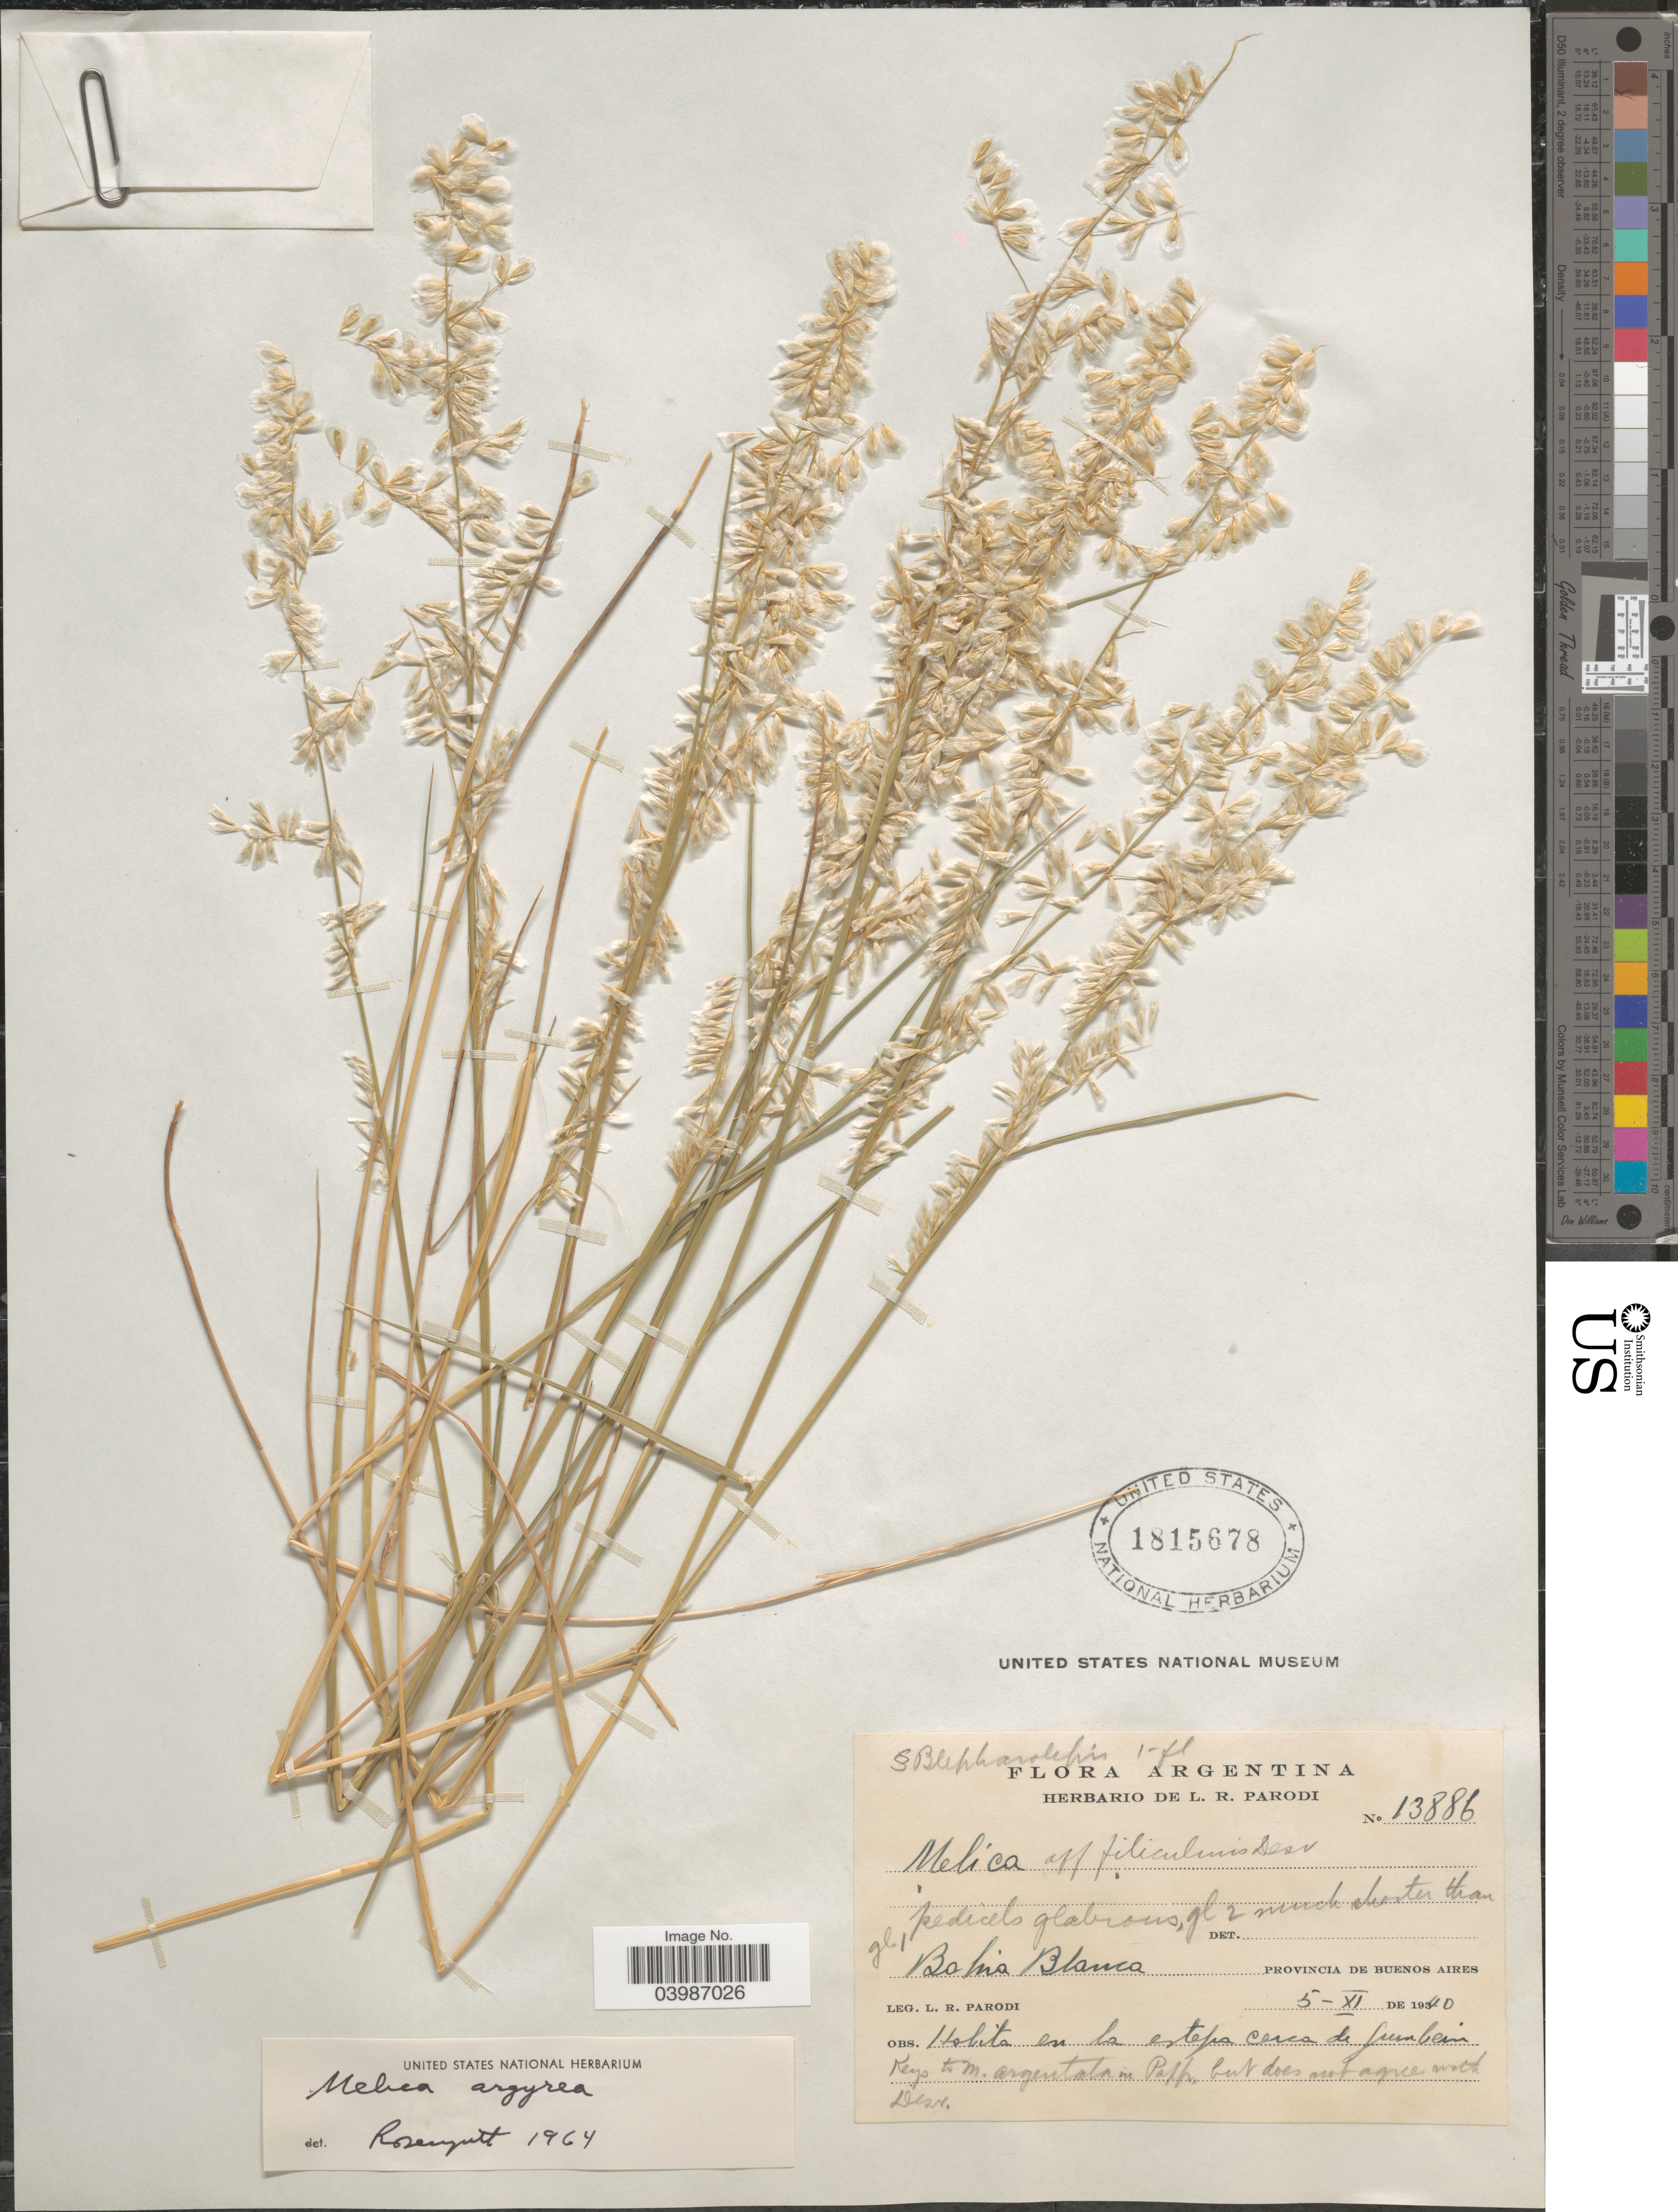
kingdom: Plantae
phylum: Tracheophyta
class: Liliopsida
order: Poales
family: Poaceae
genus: Melica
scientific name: Melica argyrea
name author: Hack. ex Stuck.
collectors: L. R. Parodi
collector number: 13886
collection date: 1940-11-05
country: Argentina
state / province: Buenos Aires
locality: Bahia Blanca.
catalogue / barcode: US 1815678